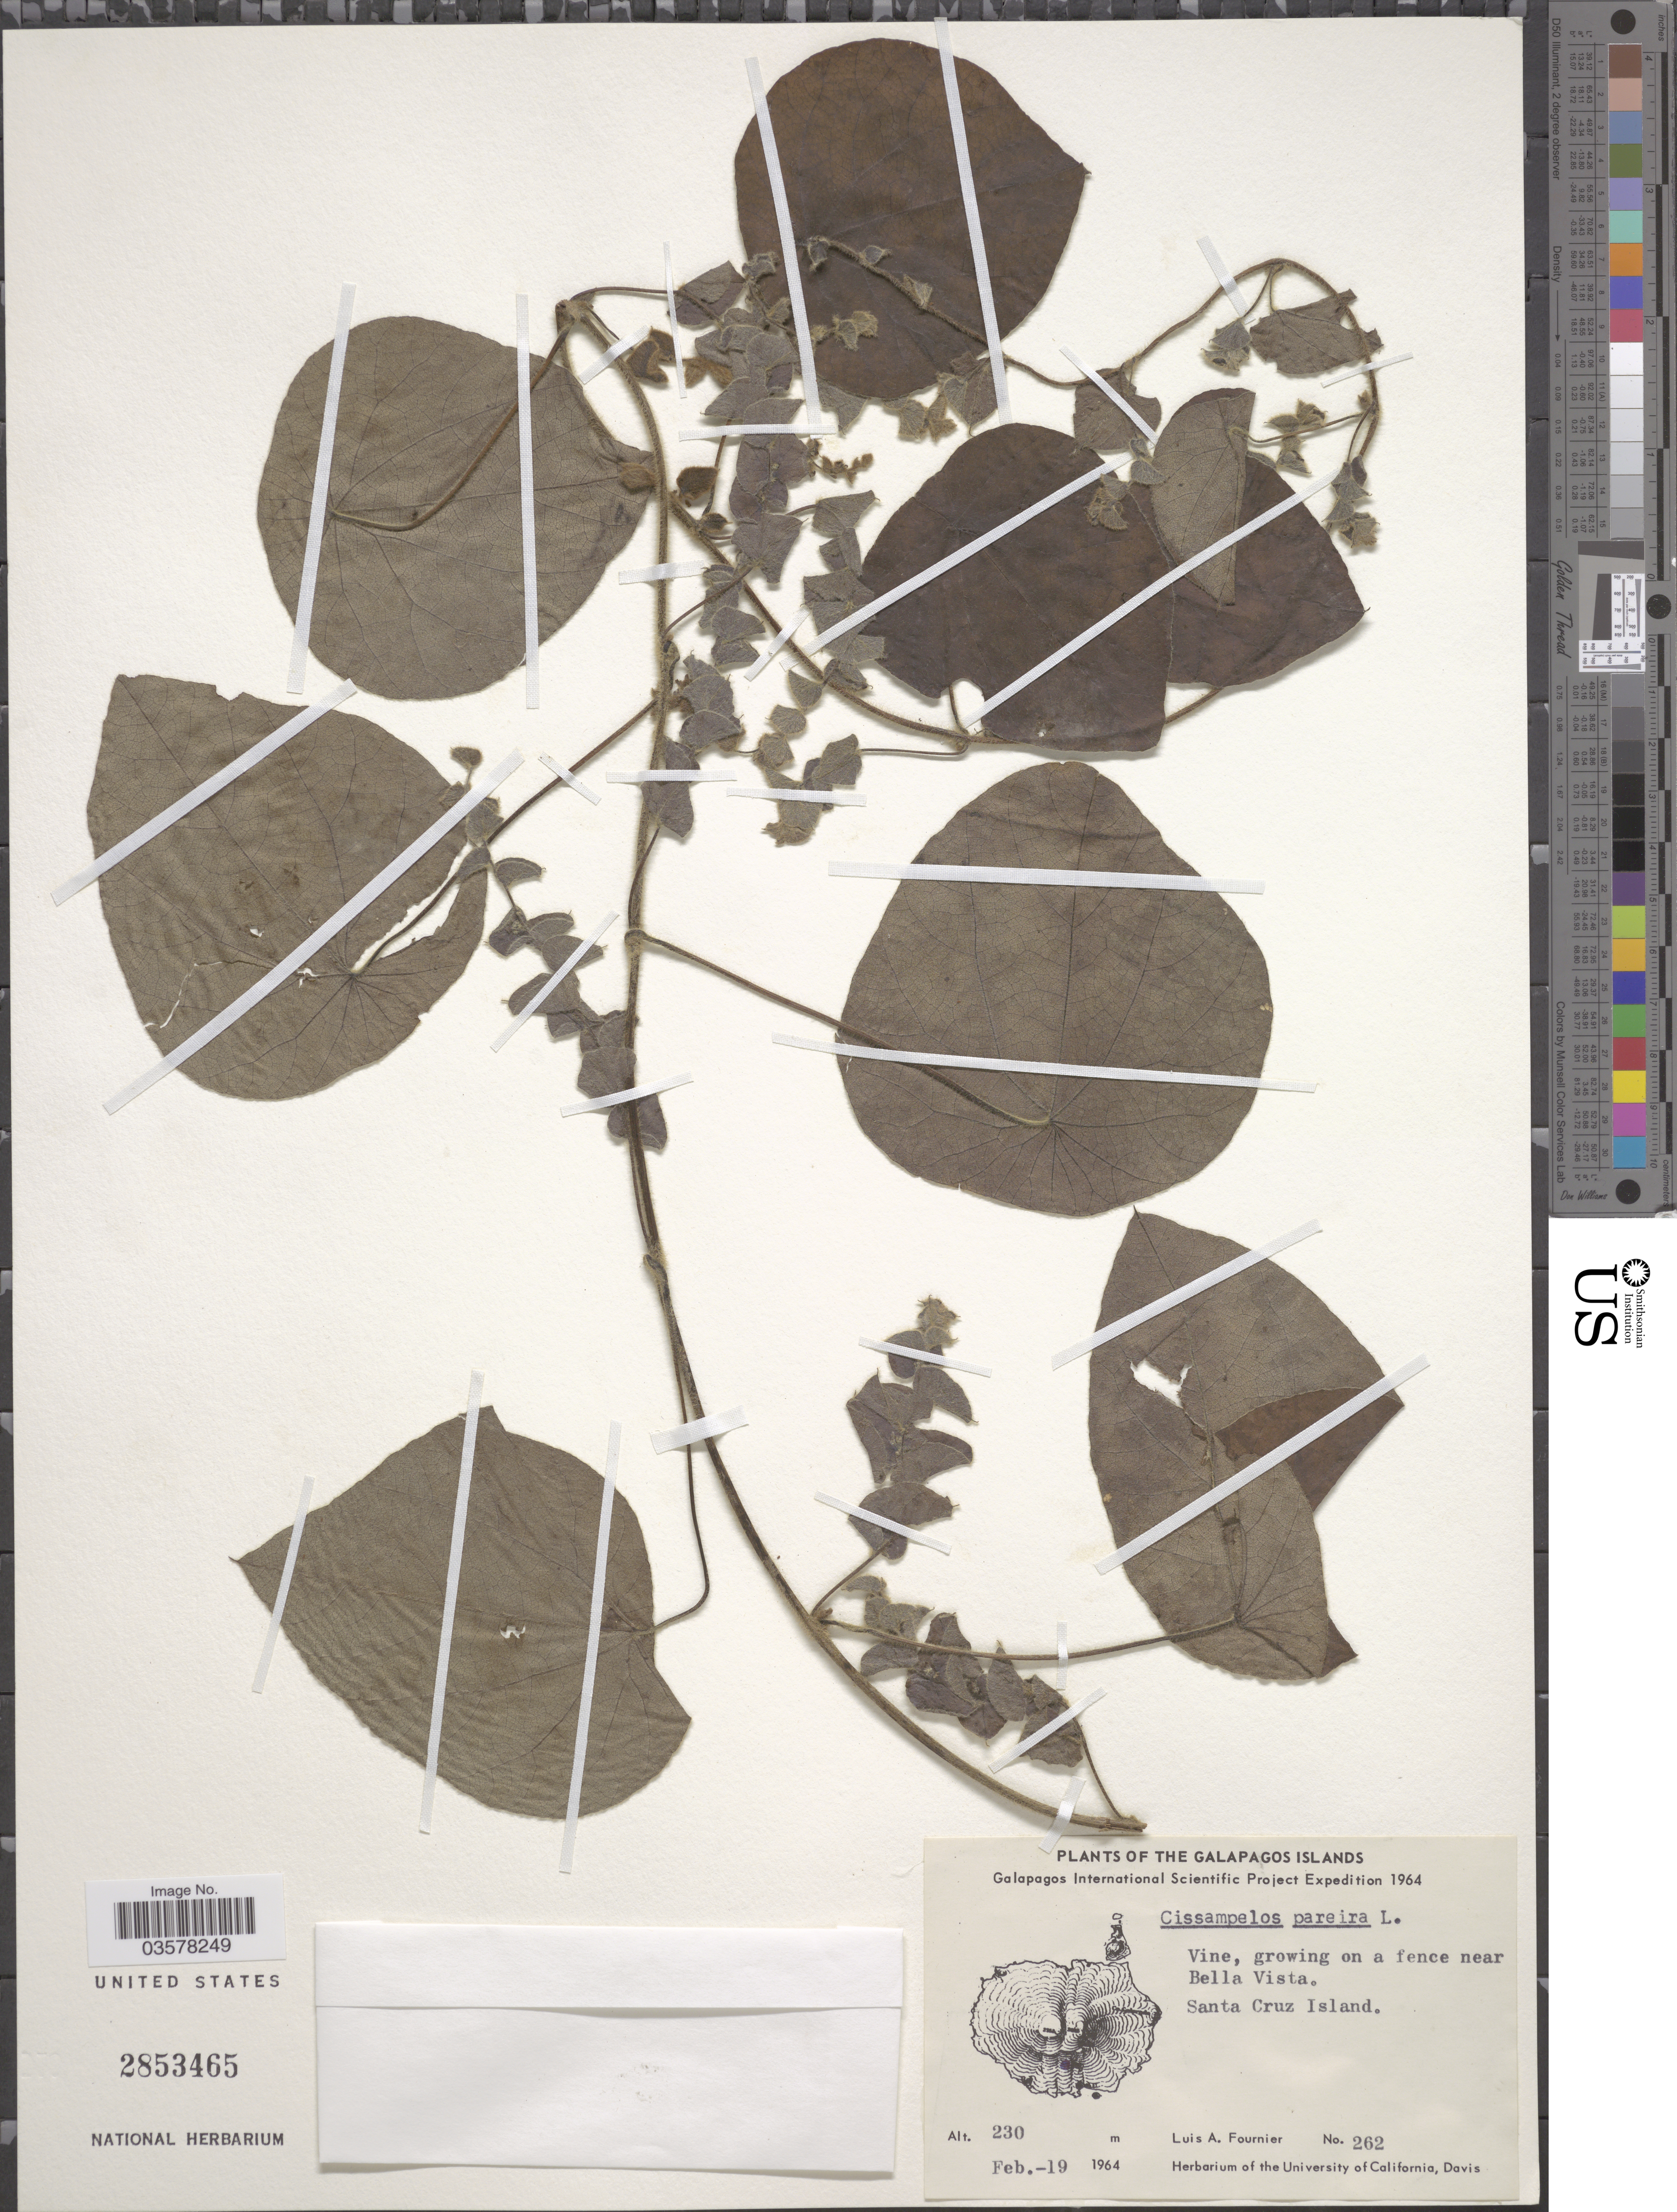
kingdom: Plantae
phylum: Tracheophyta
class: Magnoliopsida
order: Ranunculales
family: Menispermaceae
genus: Cissampelos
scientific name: Cissampelos pareira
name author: L.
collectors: L. A. Fournier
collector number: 262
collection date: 1964-02-19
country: Ecuador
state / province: Colón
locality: The Galapagos Islands. On a fence near Bella Vista. Santa Cruz Island.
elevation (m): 230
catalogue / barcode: US 2853465